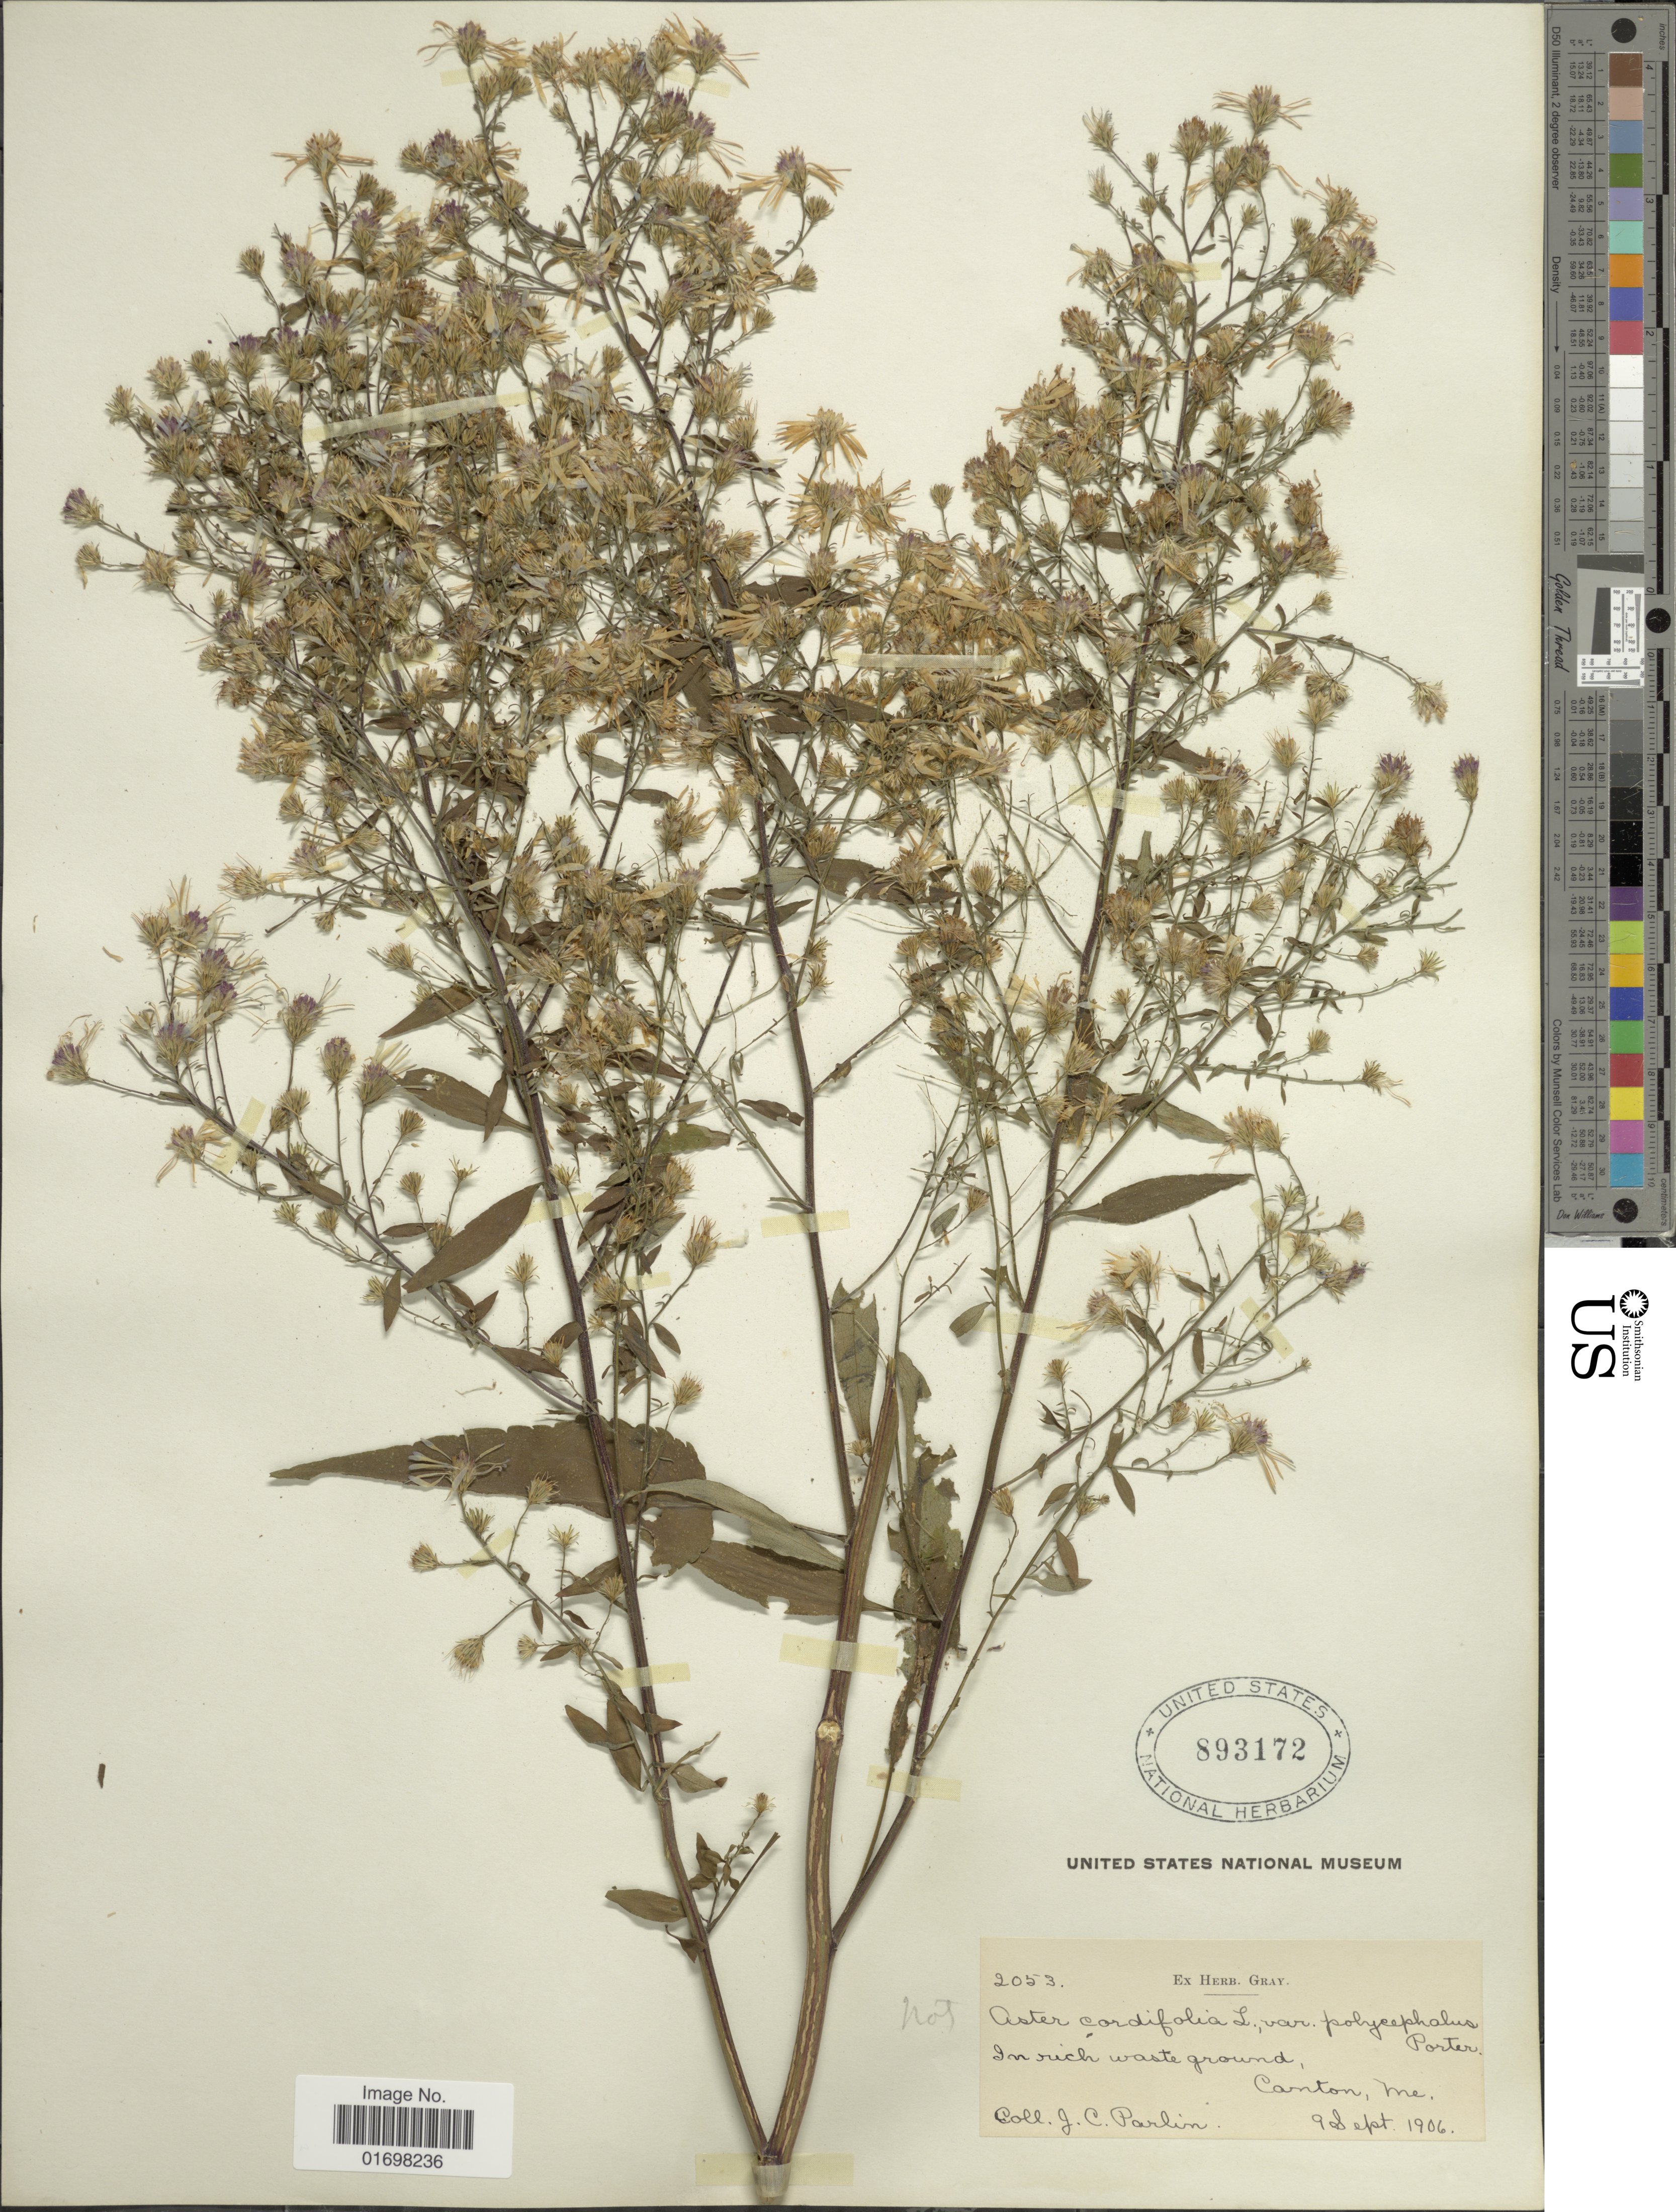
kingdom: Plantae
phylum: Tracheophyta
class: Magnoliopsida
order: Asterales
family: Asteraceae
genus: Symphyotrichum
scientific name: Symphyotrichum cordifolium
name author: (L.) G.L. Nesom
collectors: J. Parlin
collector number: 2053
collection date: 1906-09-09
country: United States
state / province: Maine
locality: Canton, Me.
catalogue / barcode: US 893172